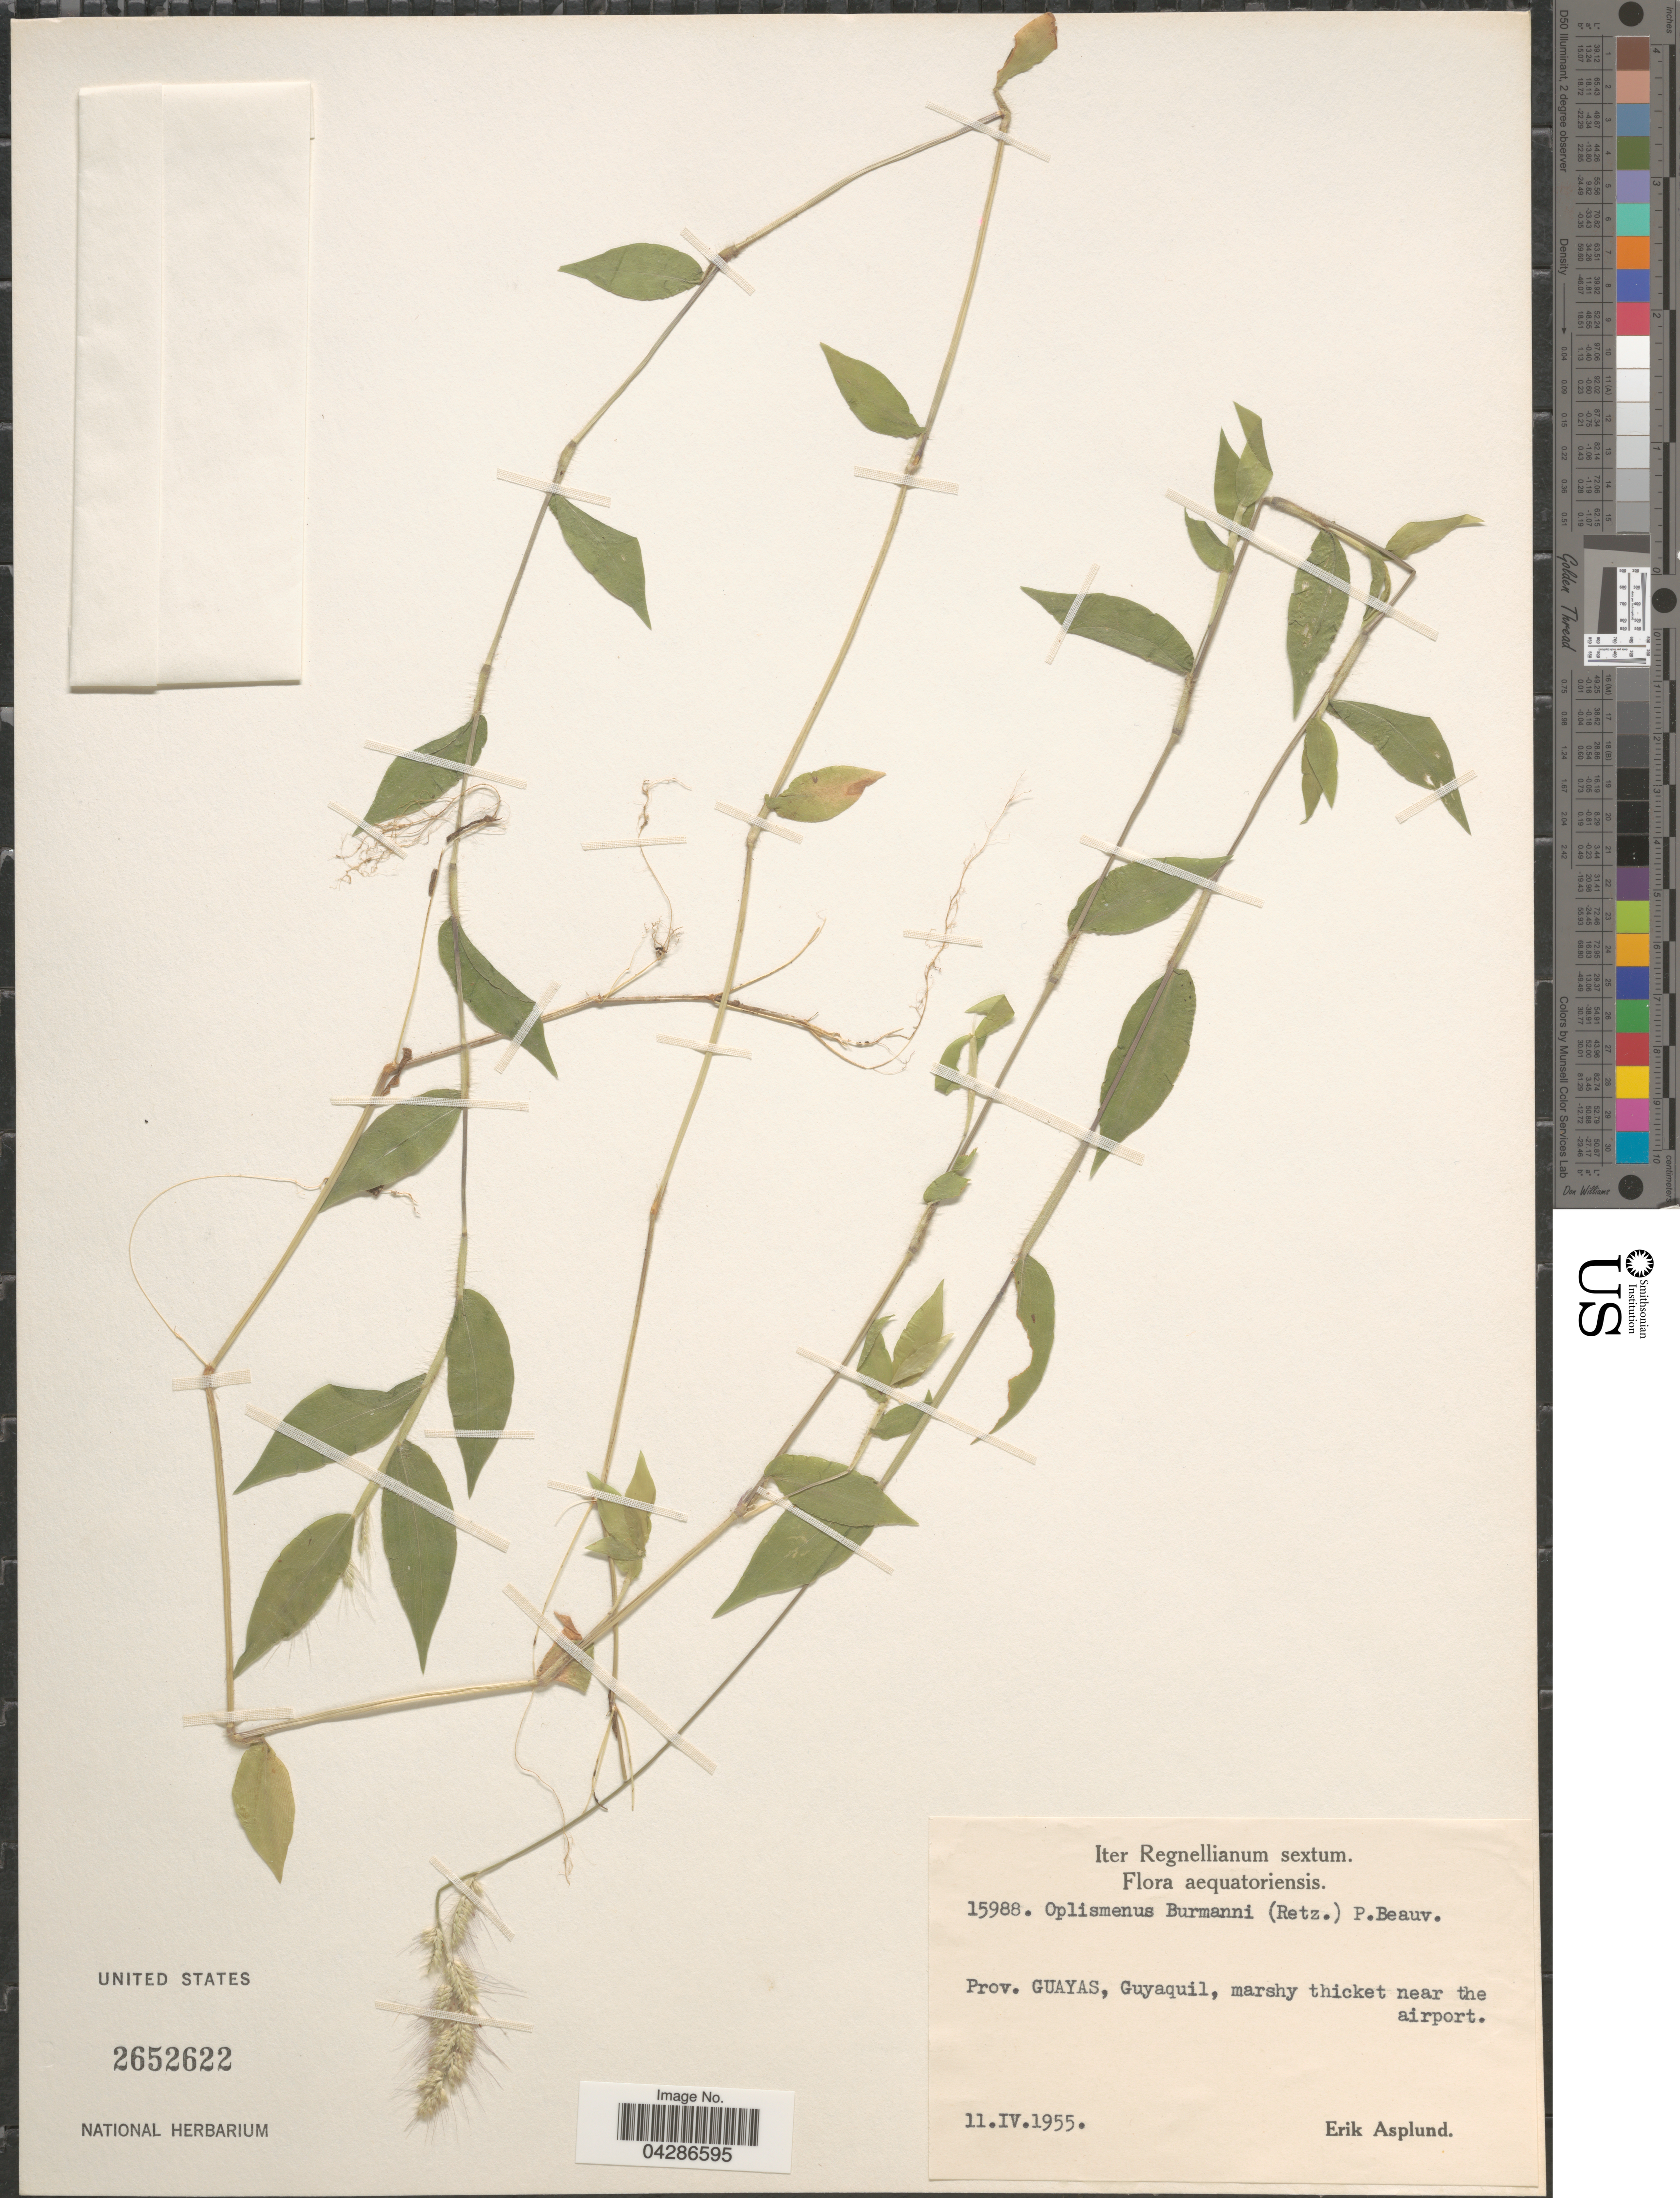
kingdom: Plantae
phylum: Tracheophyta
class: Liliopsida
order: Poales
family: Poaceae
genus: Oplismenus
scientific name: Oplismenus burmannii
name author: (Retz.) P. Beauv.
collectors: E. Asplund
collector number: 15988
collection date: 1955-04-11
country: Ecuador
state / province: Guayas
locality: Iter Regnallianum sextum. Guyaquil, marshy thicket near the airport.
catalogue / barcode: US 2652622